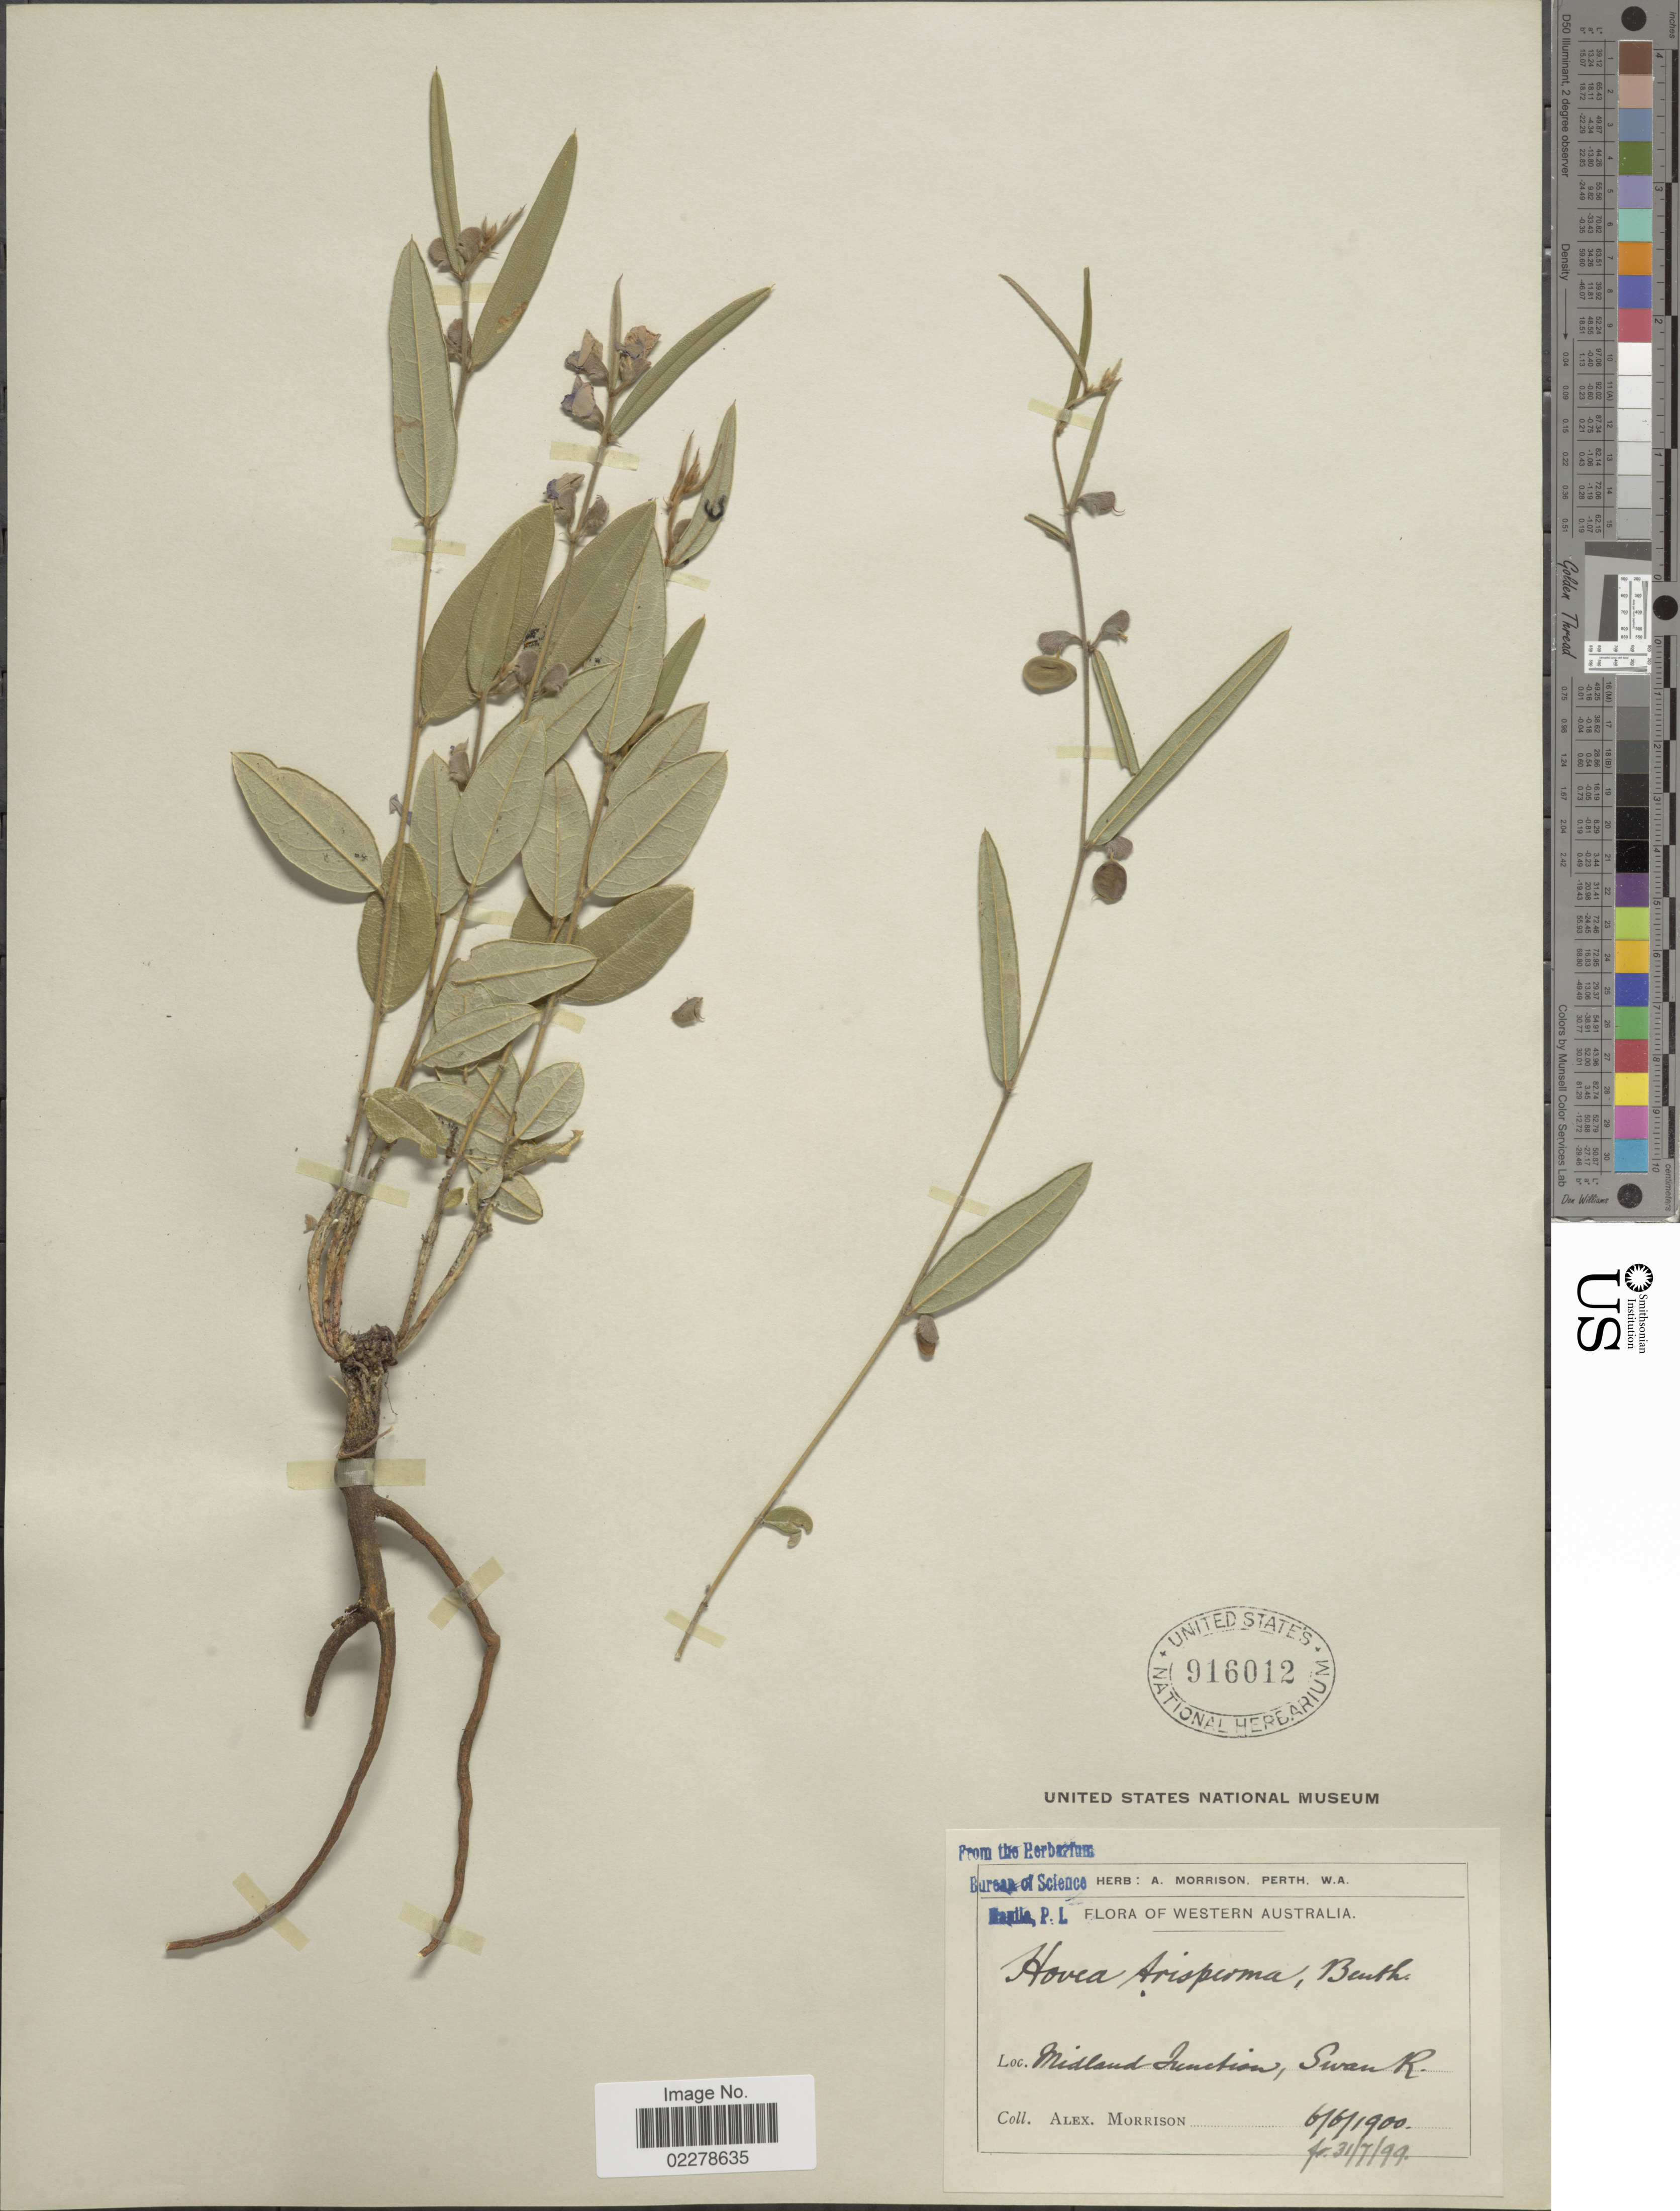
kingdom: Plantae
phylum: Tracheophyta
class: Magnoliopsida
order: Fabales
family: Fabaceae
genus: Hovea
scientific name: Hovea trisperma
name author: Benth.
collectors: A. Morrison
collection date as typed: Transcribed d/m/y: 31/7/99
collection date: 1900-06-06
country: Australia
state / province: Western Australia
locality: Midland Junction, Swan R.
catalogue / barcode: US 916012